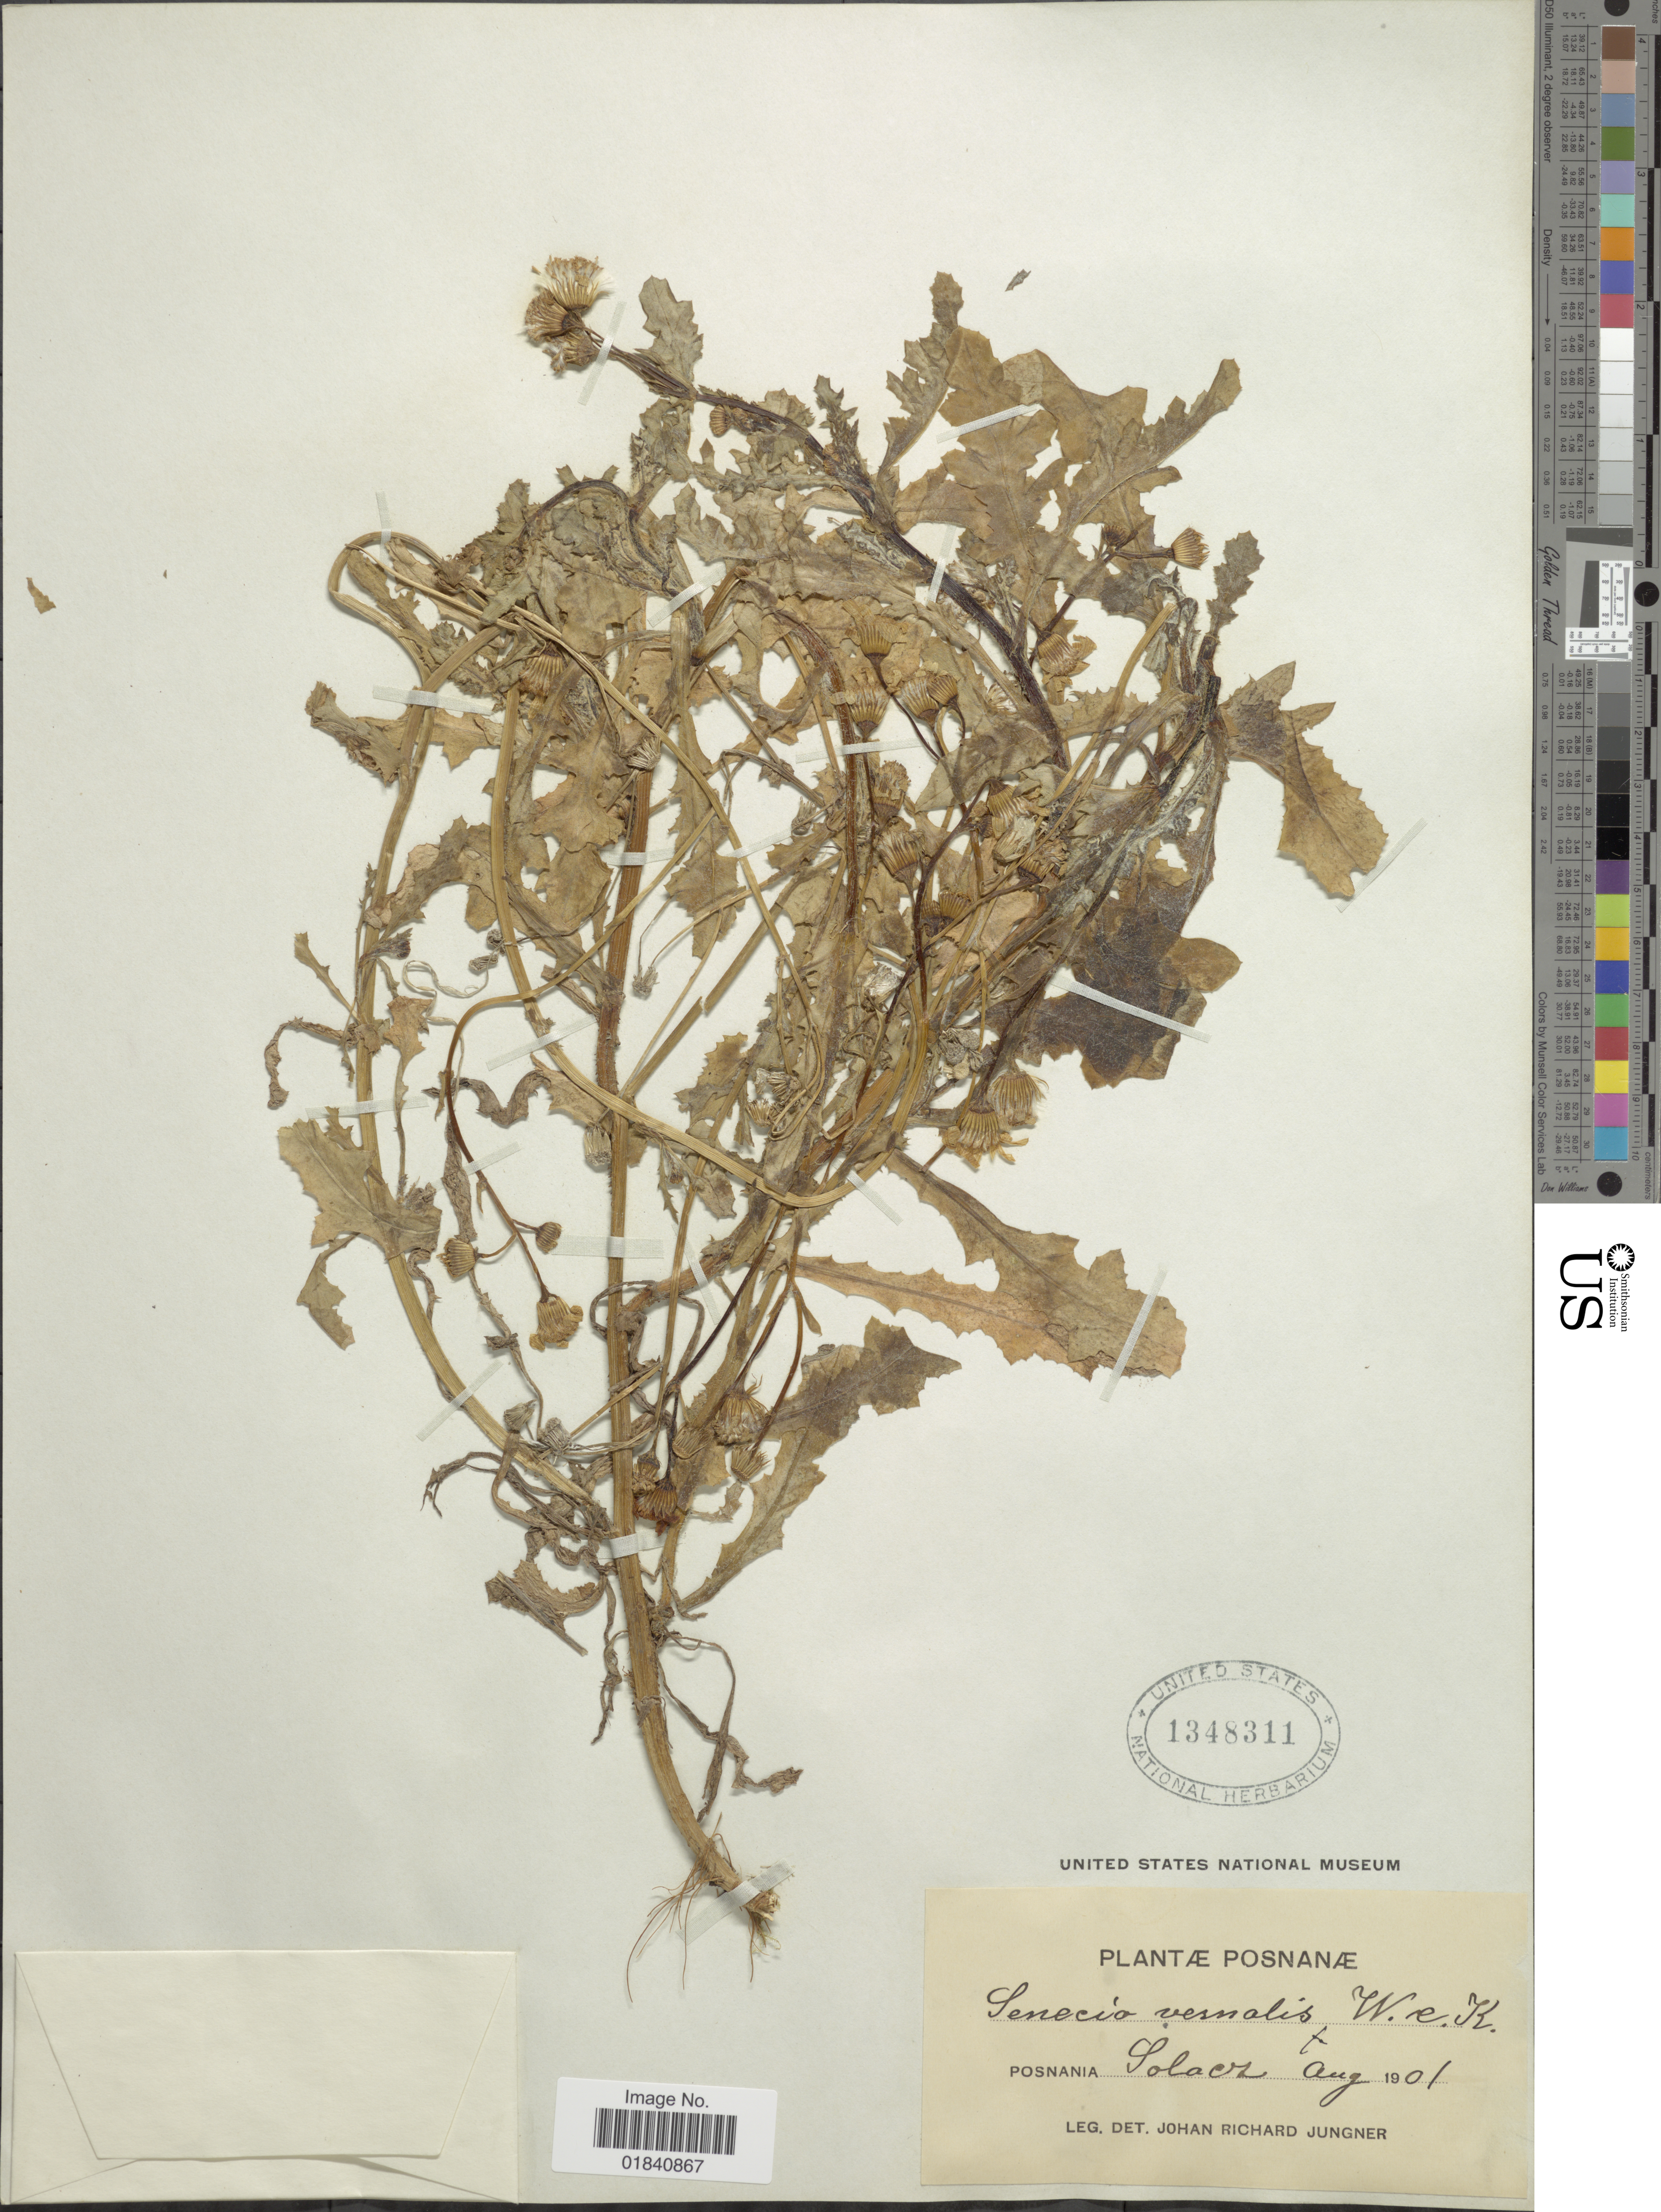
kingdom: Plantae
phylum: Tracheophyta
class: Magnoliopsida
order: Asterales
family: Asteraceae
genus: Senecio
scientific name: Senecio leucanthemifolius subsp. vernalis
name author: (Waldst. & Kit.) Greuter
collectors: J. Jungner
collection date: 1901-08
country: Poland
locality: Posnania Solacz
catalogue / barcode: US 1348311